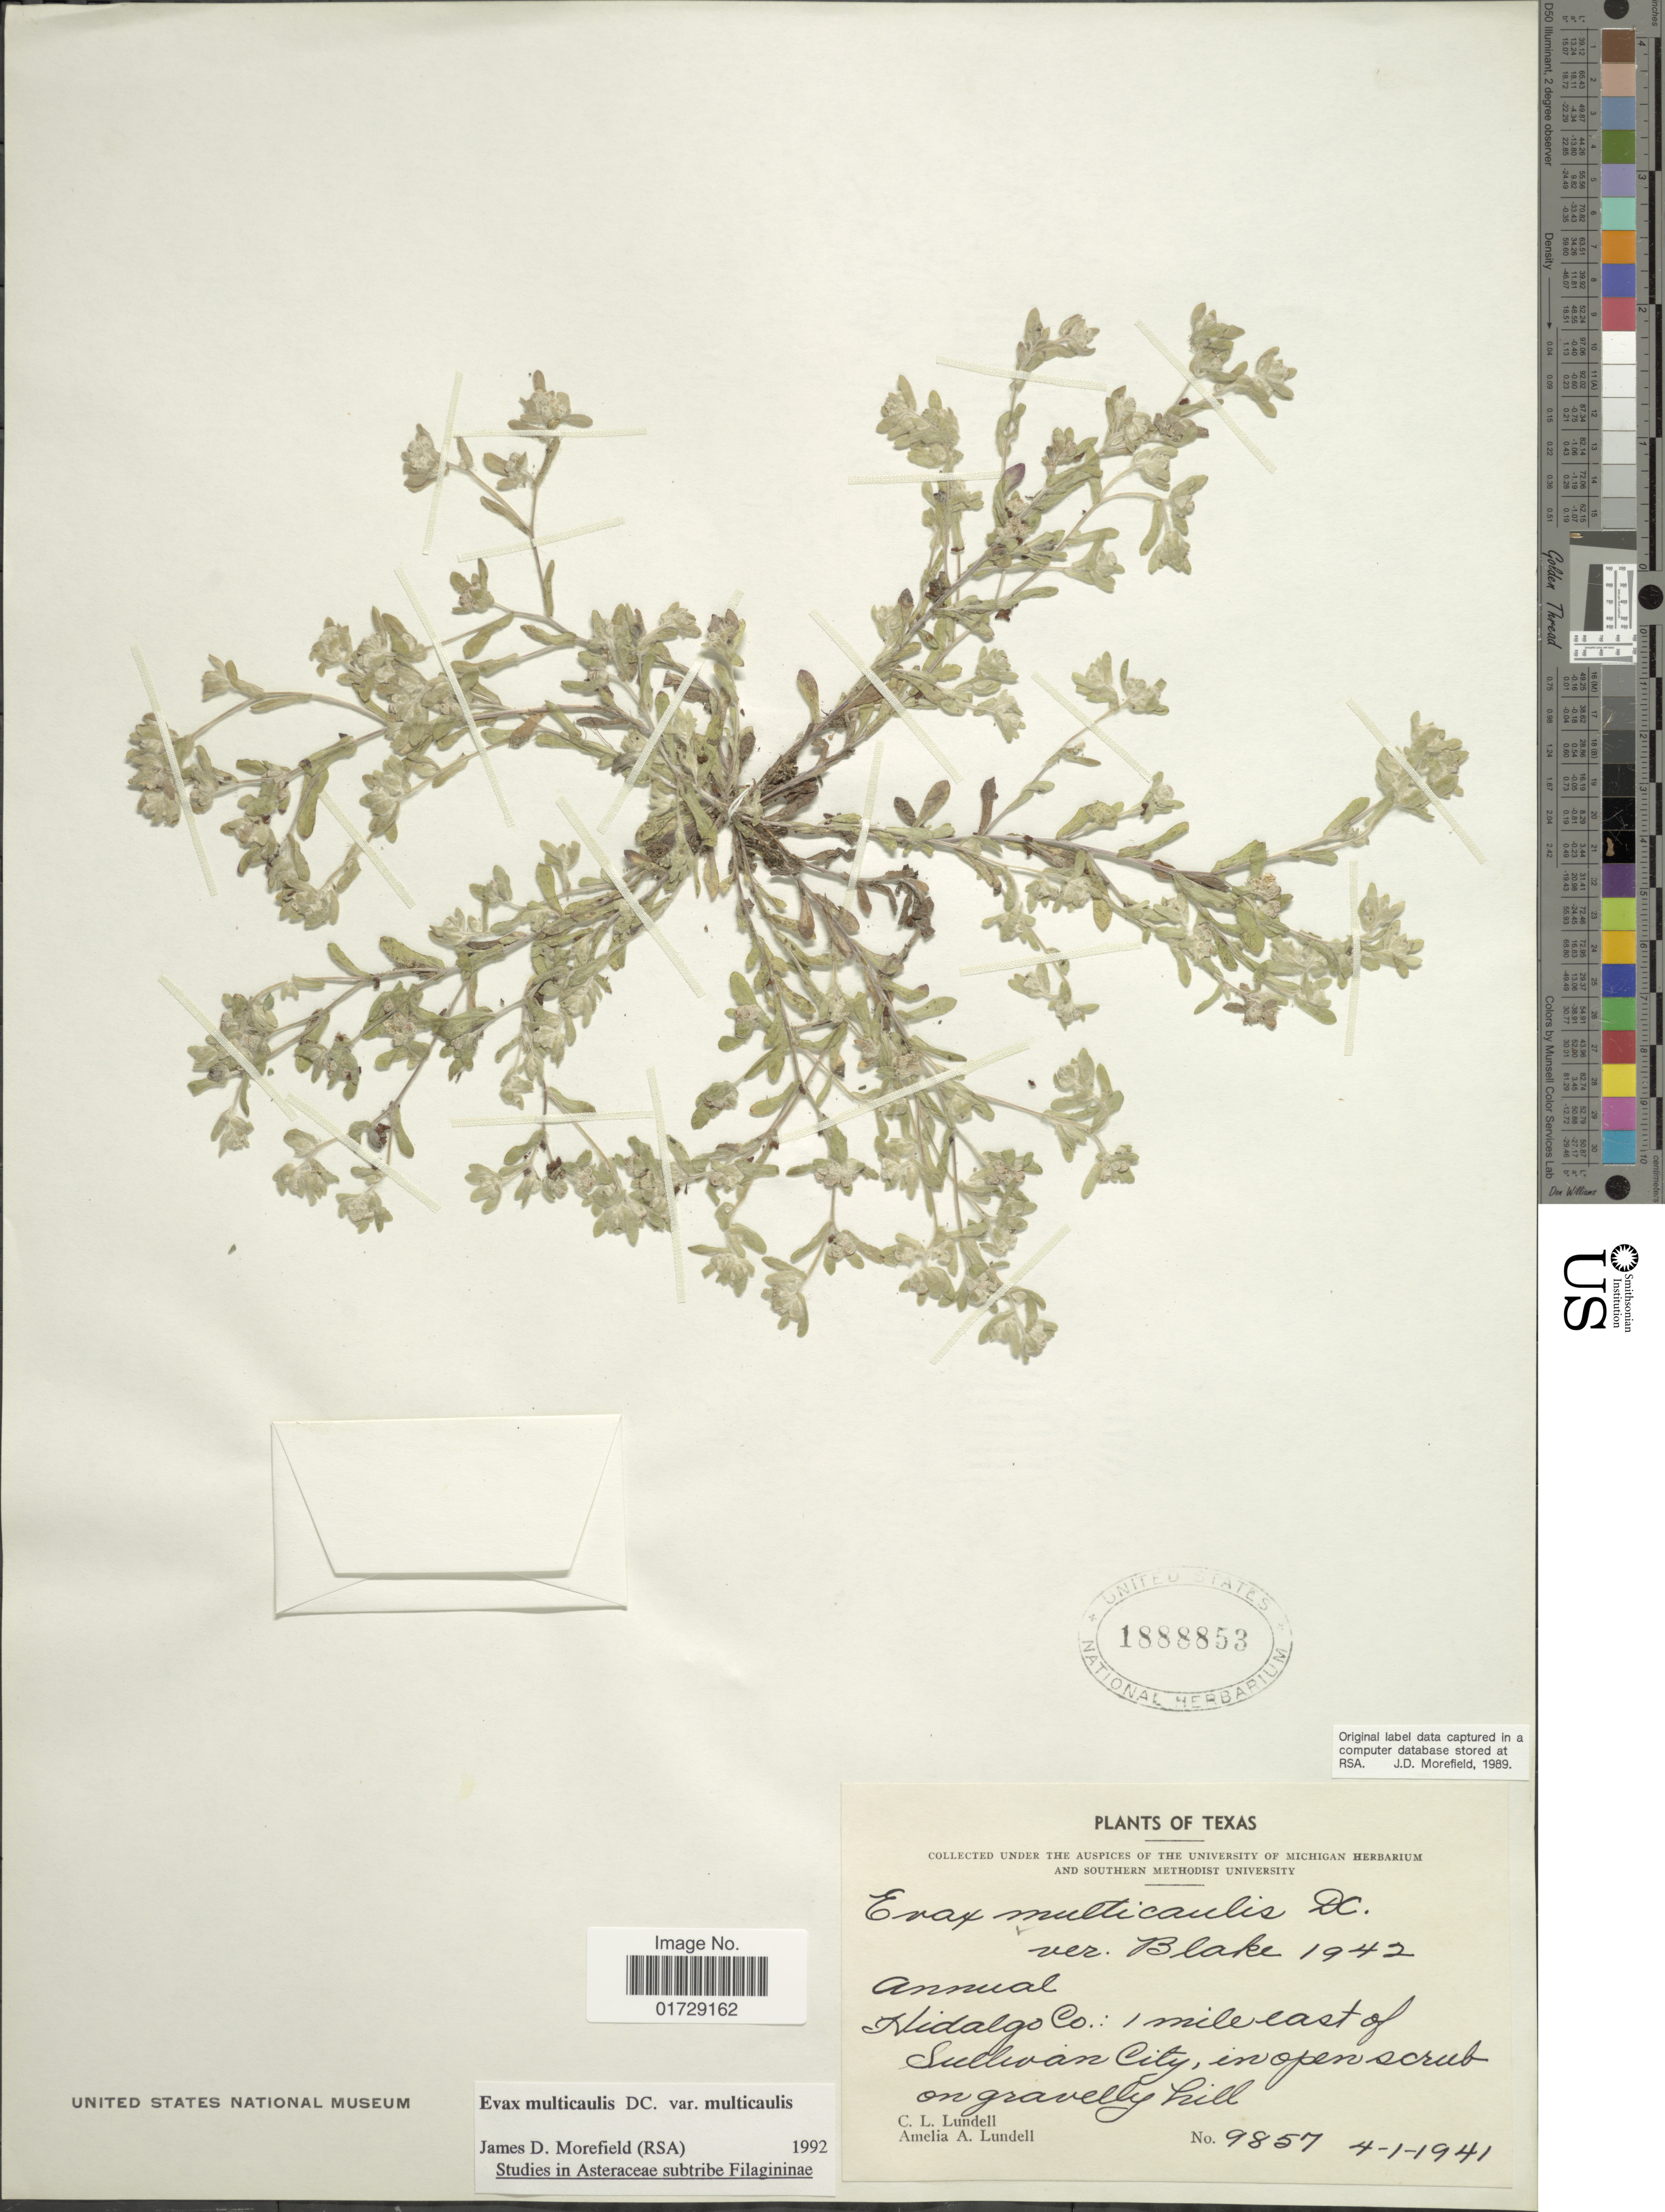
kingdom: Plantae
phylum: Tracheophyta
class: Magnoliopsida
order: Asterales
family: Asteraceae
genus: Evax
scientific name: Evax multicaulis var. multicaulis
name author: DC.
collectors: C. L. Lundell & A. A. Lundell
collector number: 9857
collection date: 1941-04-01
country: United States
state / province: Texas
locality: Hidalgo Co.: 1 mile east of Sullivan City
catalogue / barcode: US 1888853